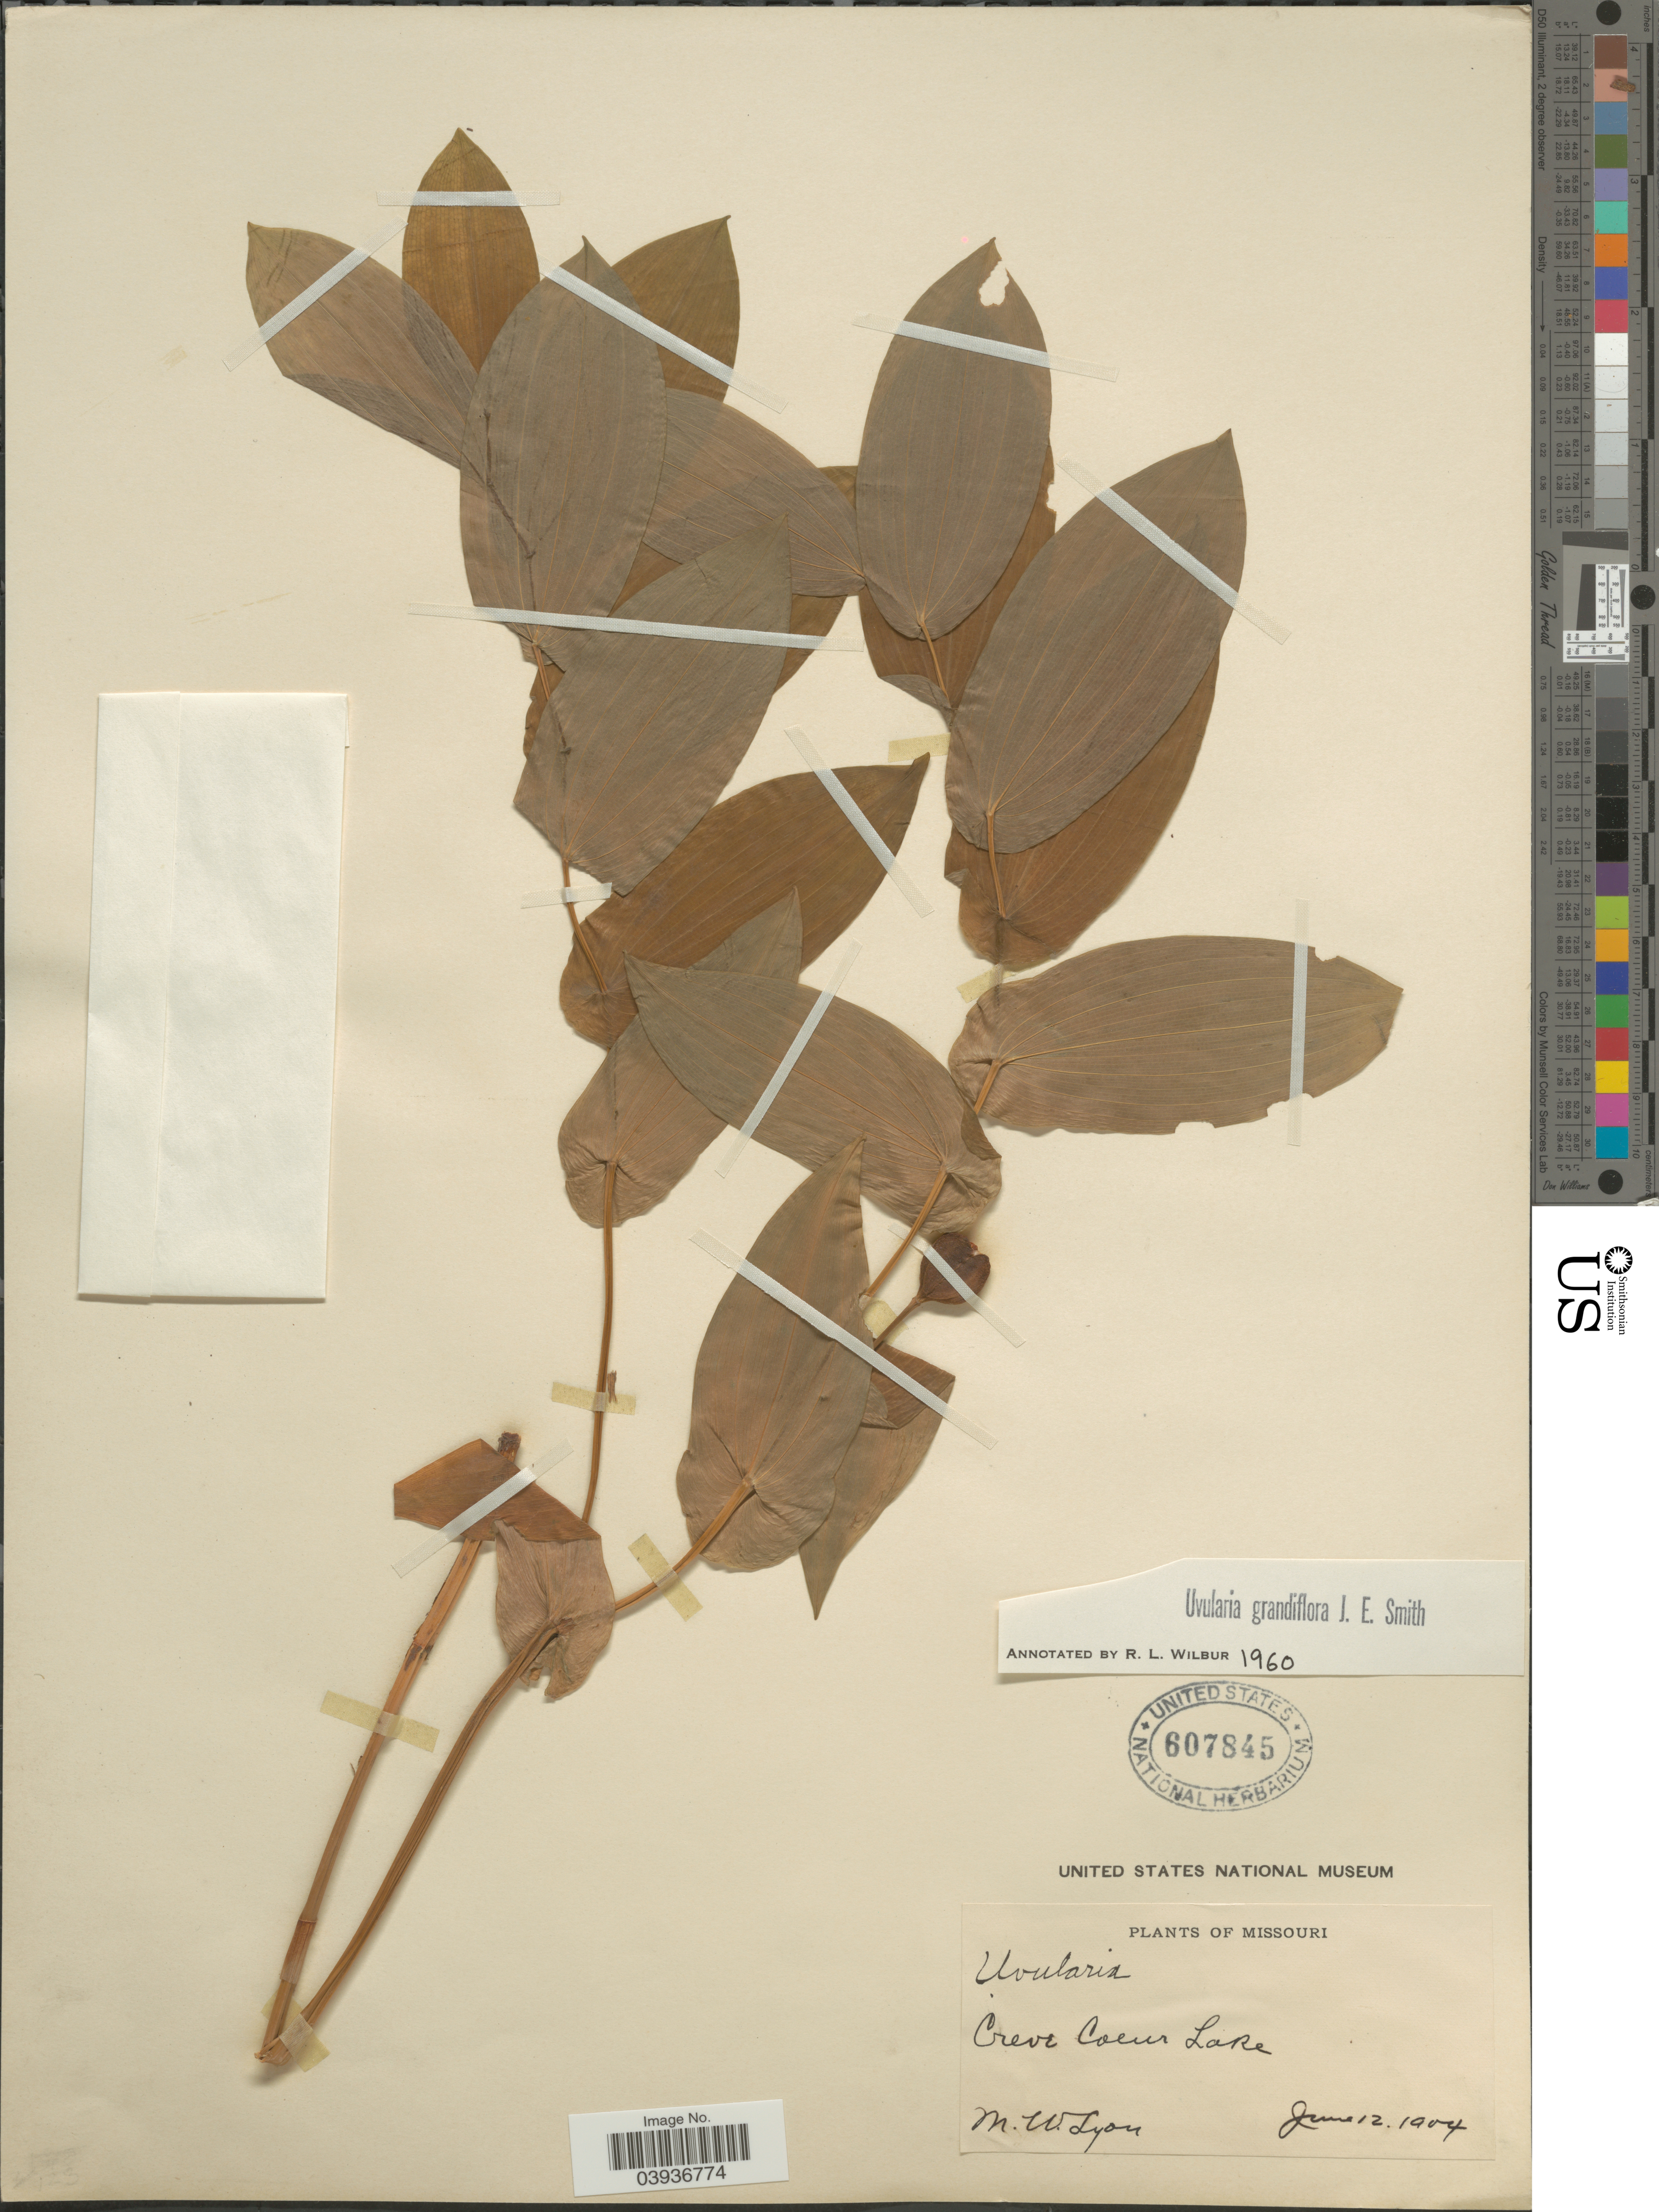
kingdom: Plantae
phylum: Tracheophyta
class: Liliopsida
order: Liliales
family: Colchicaceae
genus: Uvularia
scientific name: Uvularia grandiflora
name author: Sm.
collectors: M. W. Lyon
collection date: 1904-06-12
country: United States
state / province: Missouri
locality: Creve Coeur Lake.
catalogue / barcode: US 607845